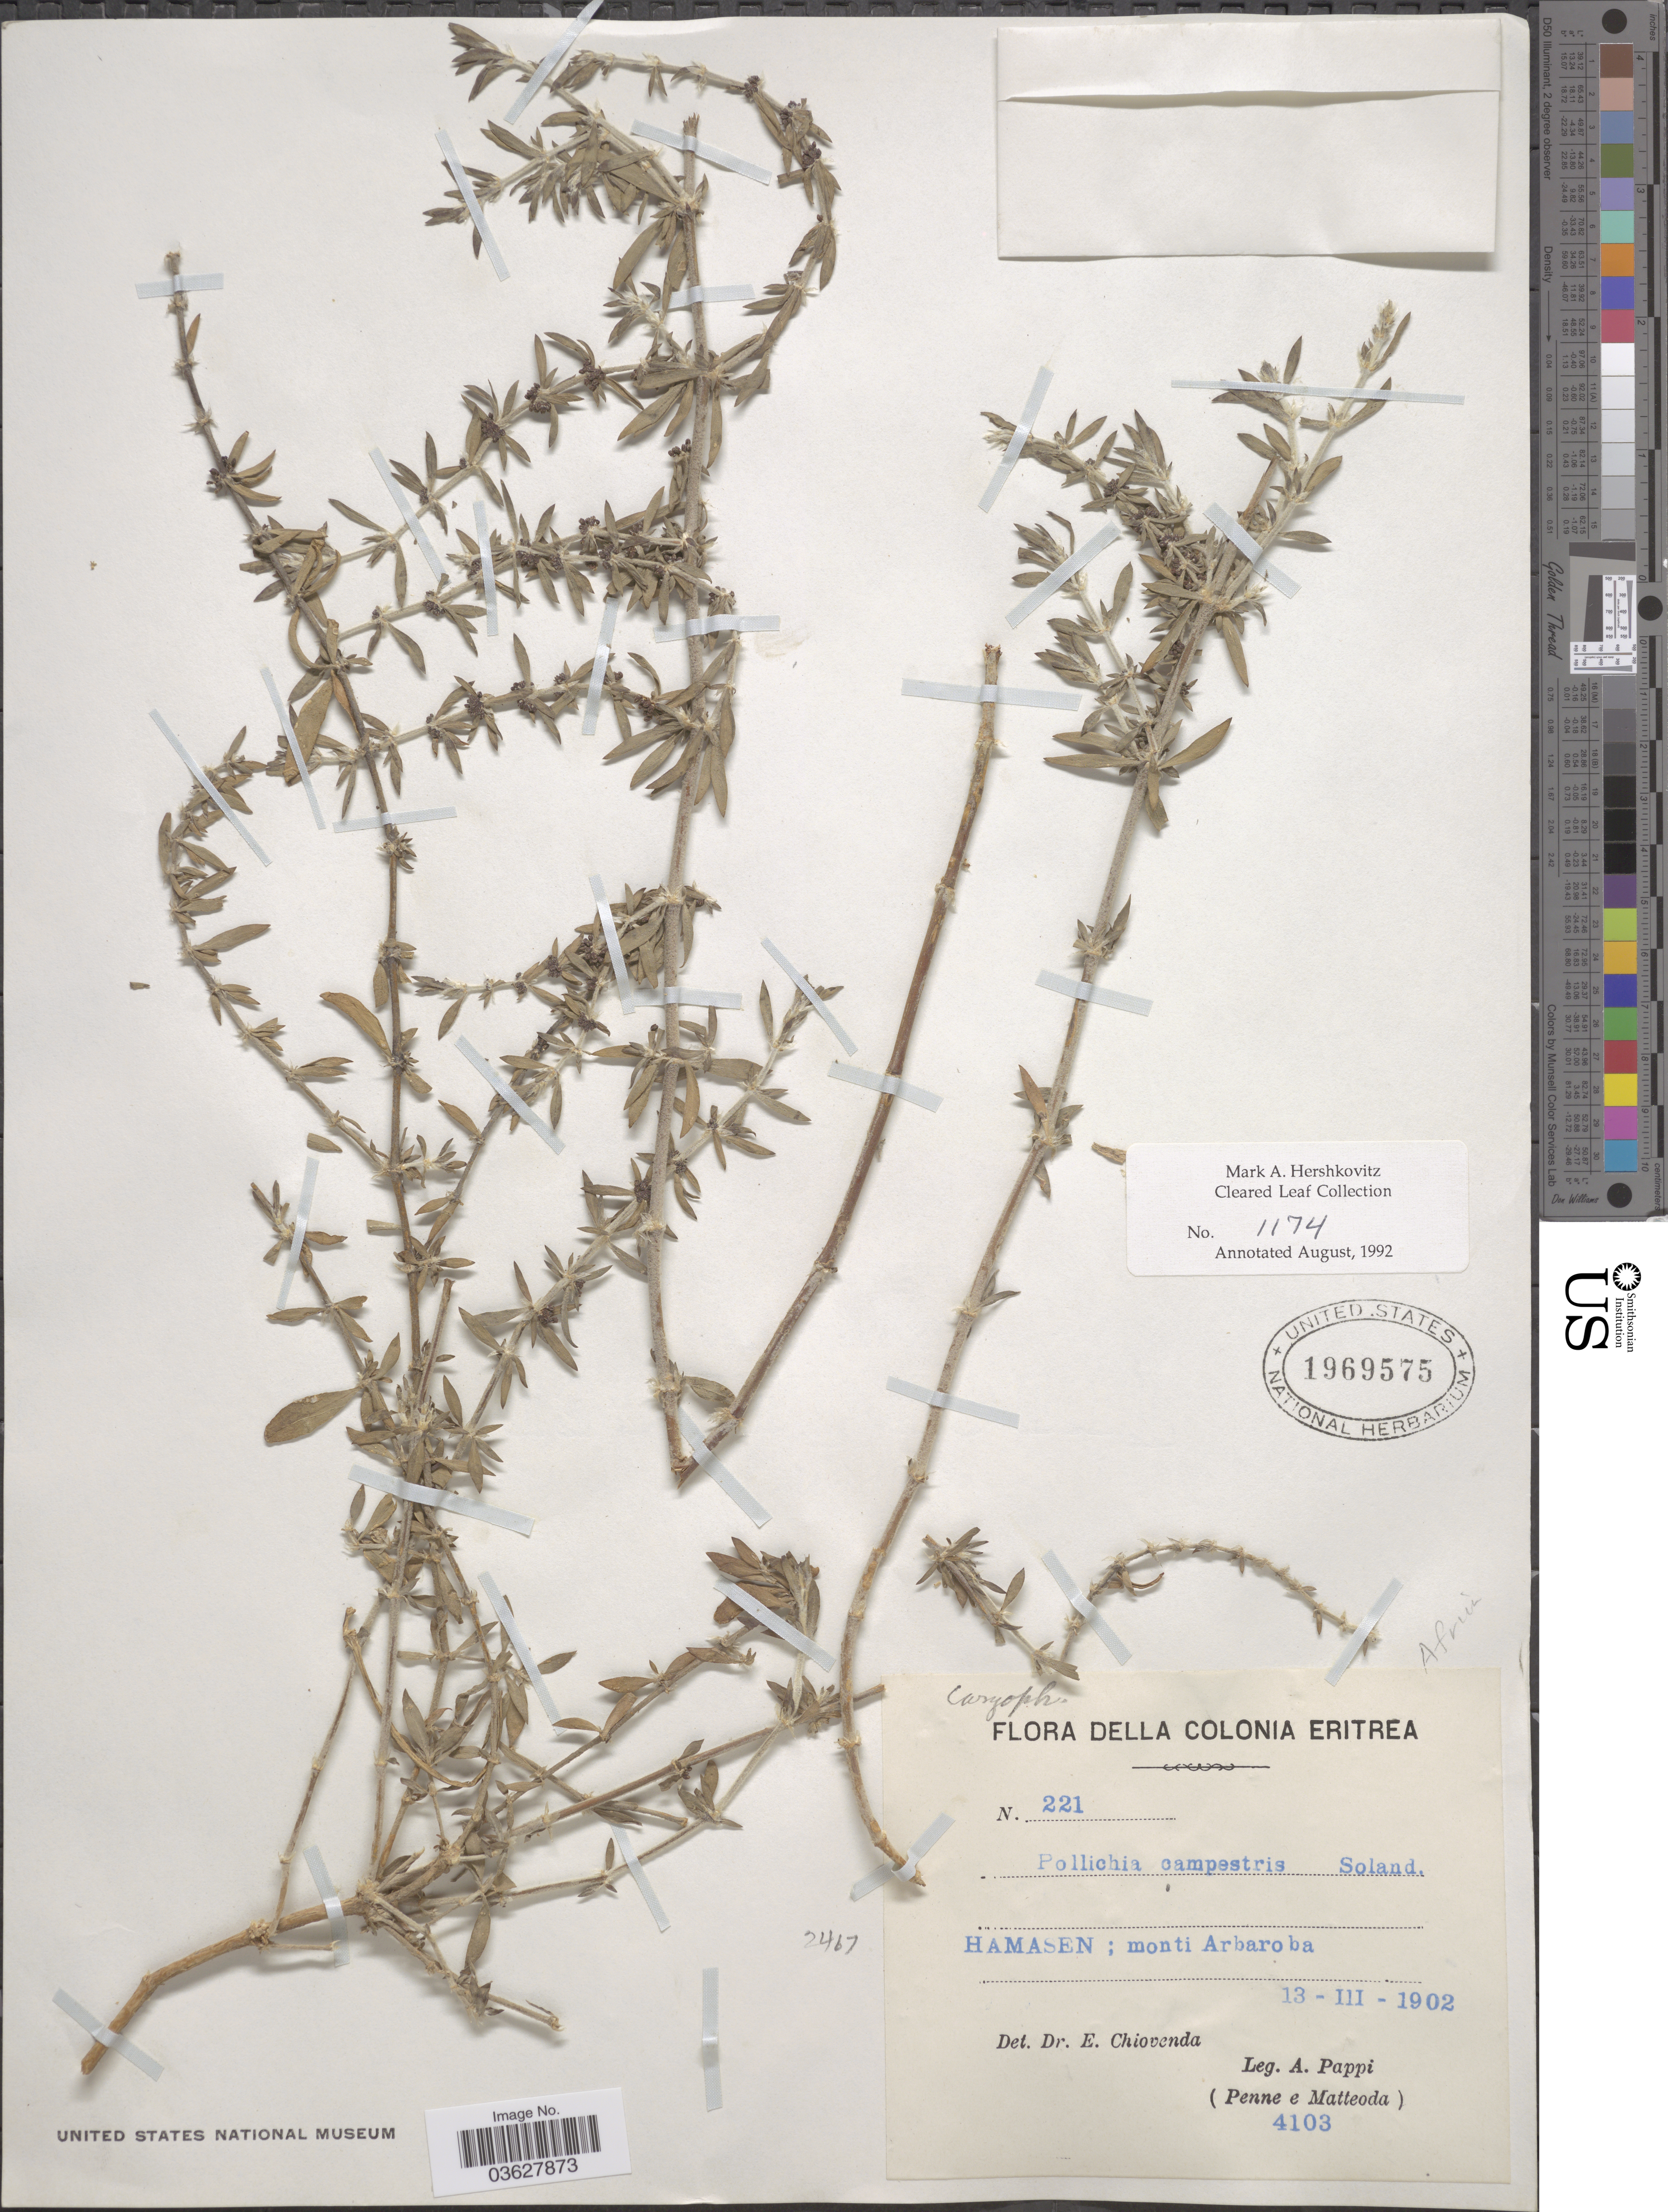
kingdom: Plantae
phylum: Tracheophyta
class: Magnoliopsida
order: Caryophyllales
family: Caryophyllaceae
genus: Pollichia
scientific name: Pollichia campestris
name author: Aiton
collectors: A. Pappi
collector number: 221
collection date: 1902-03-13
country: Eritrea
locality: Della Colonia Eritrea. Hamasen; monti Arbaroba.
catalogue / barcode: US 1969575